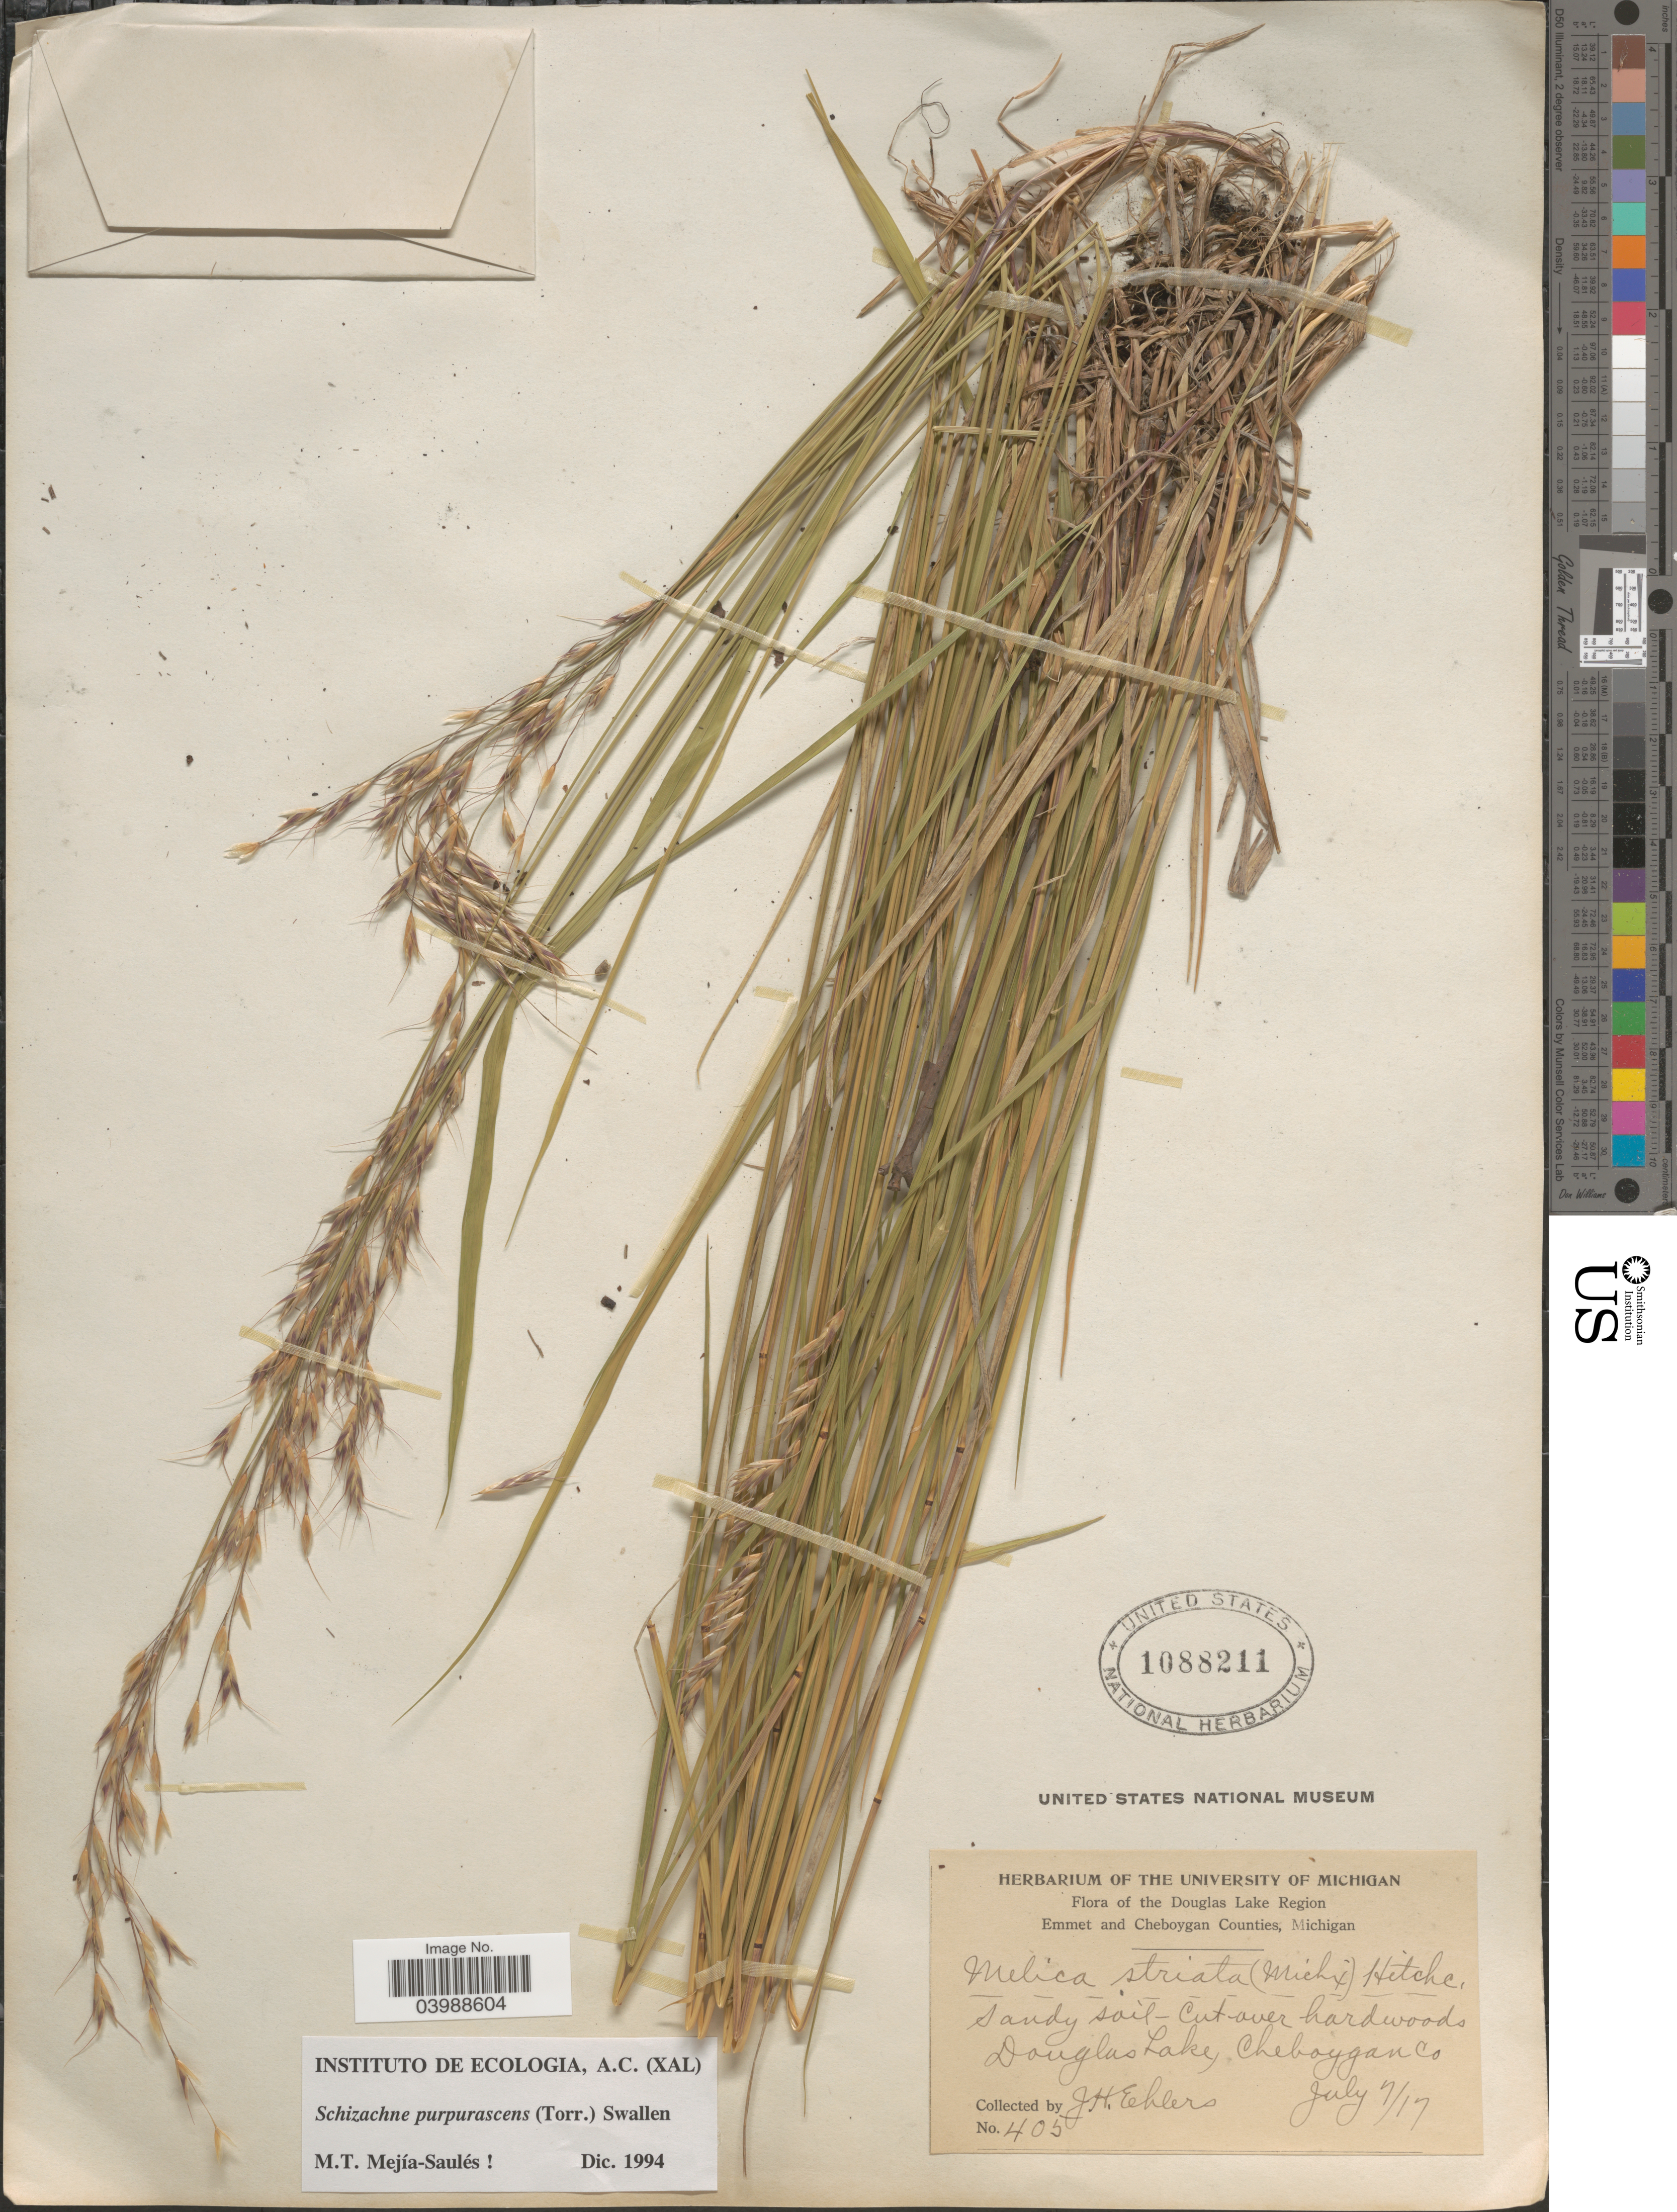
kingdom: Plantae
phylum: Tracheophyta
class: Liliopsida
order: Poales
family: Poaceae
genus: Schizachne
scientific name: Schizachne purpurascens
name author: (Torr.) Swallen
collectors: J. H. Ehlers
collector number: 405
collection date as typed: Transcribed d/m/y: 7/7/17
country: United States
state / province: Michigan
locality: The Douglas Lake Region. Douglas Lake, Cheboygan County.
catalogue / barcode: US 1088211